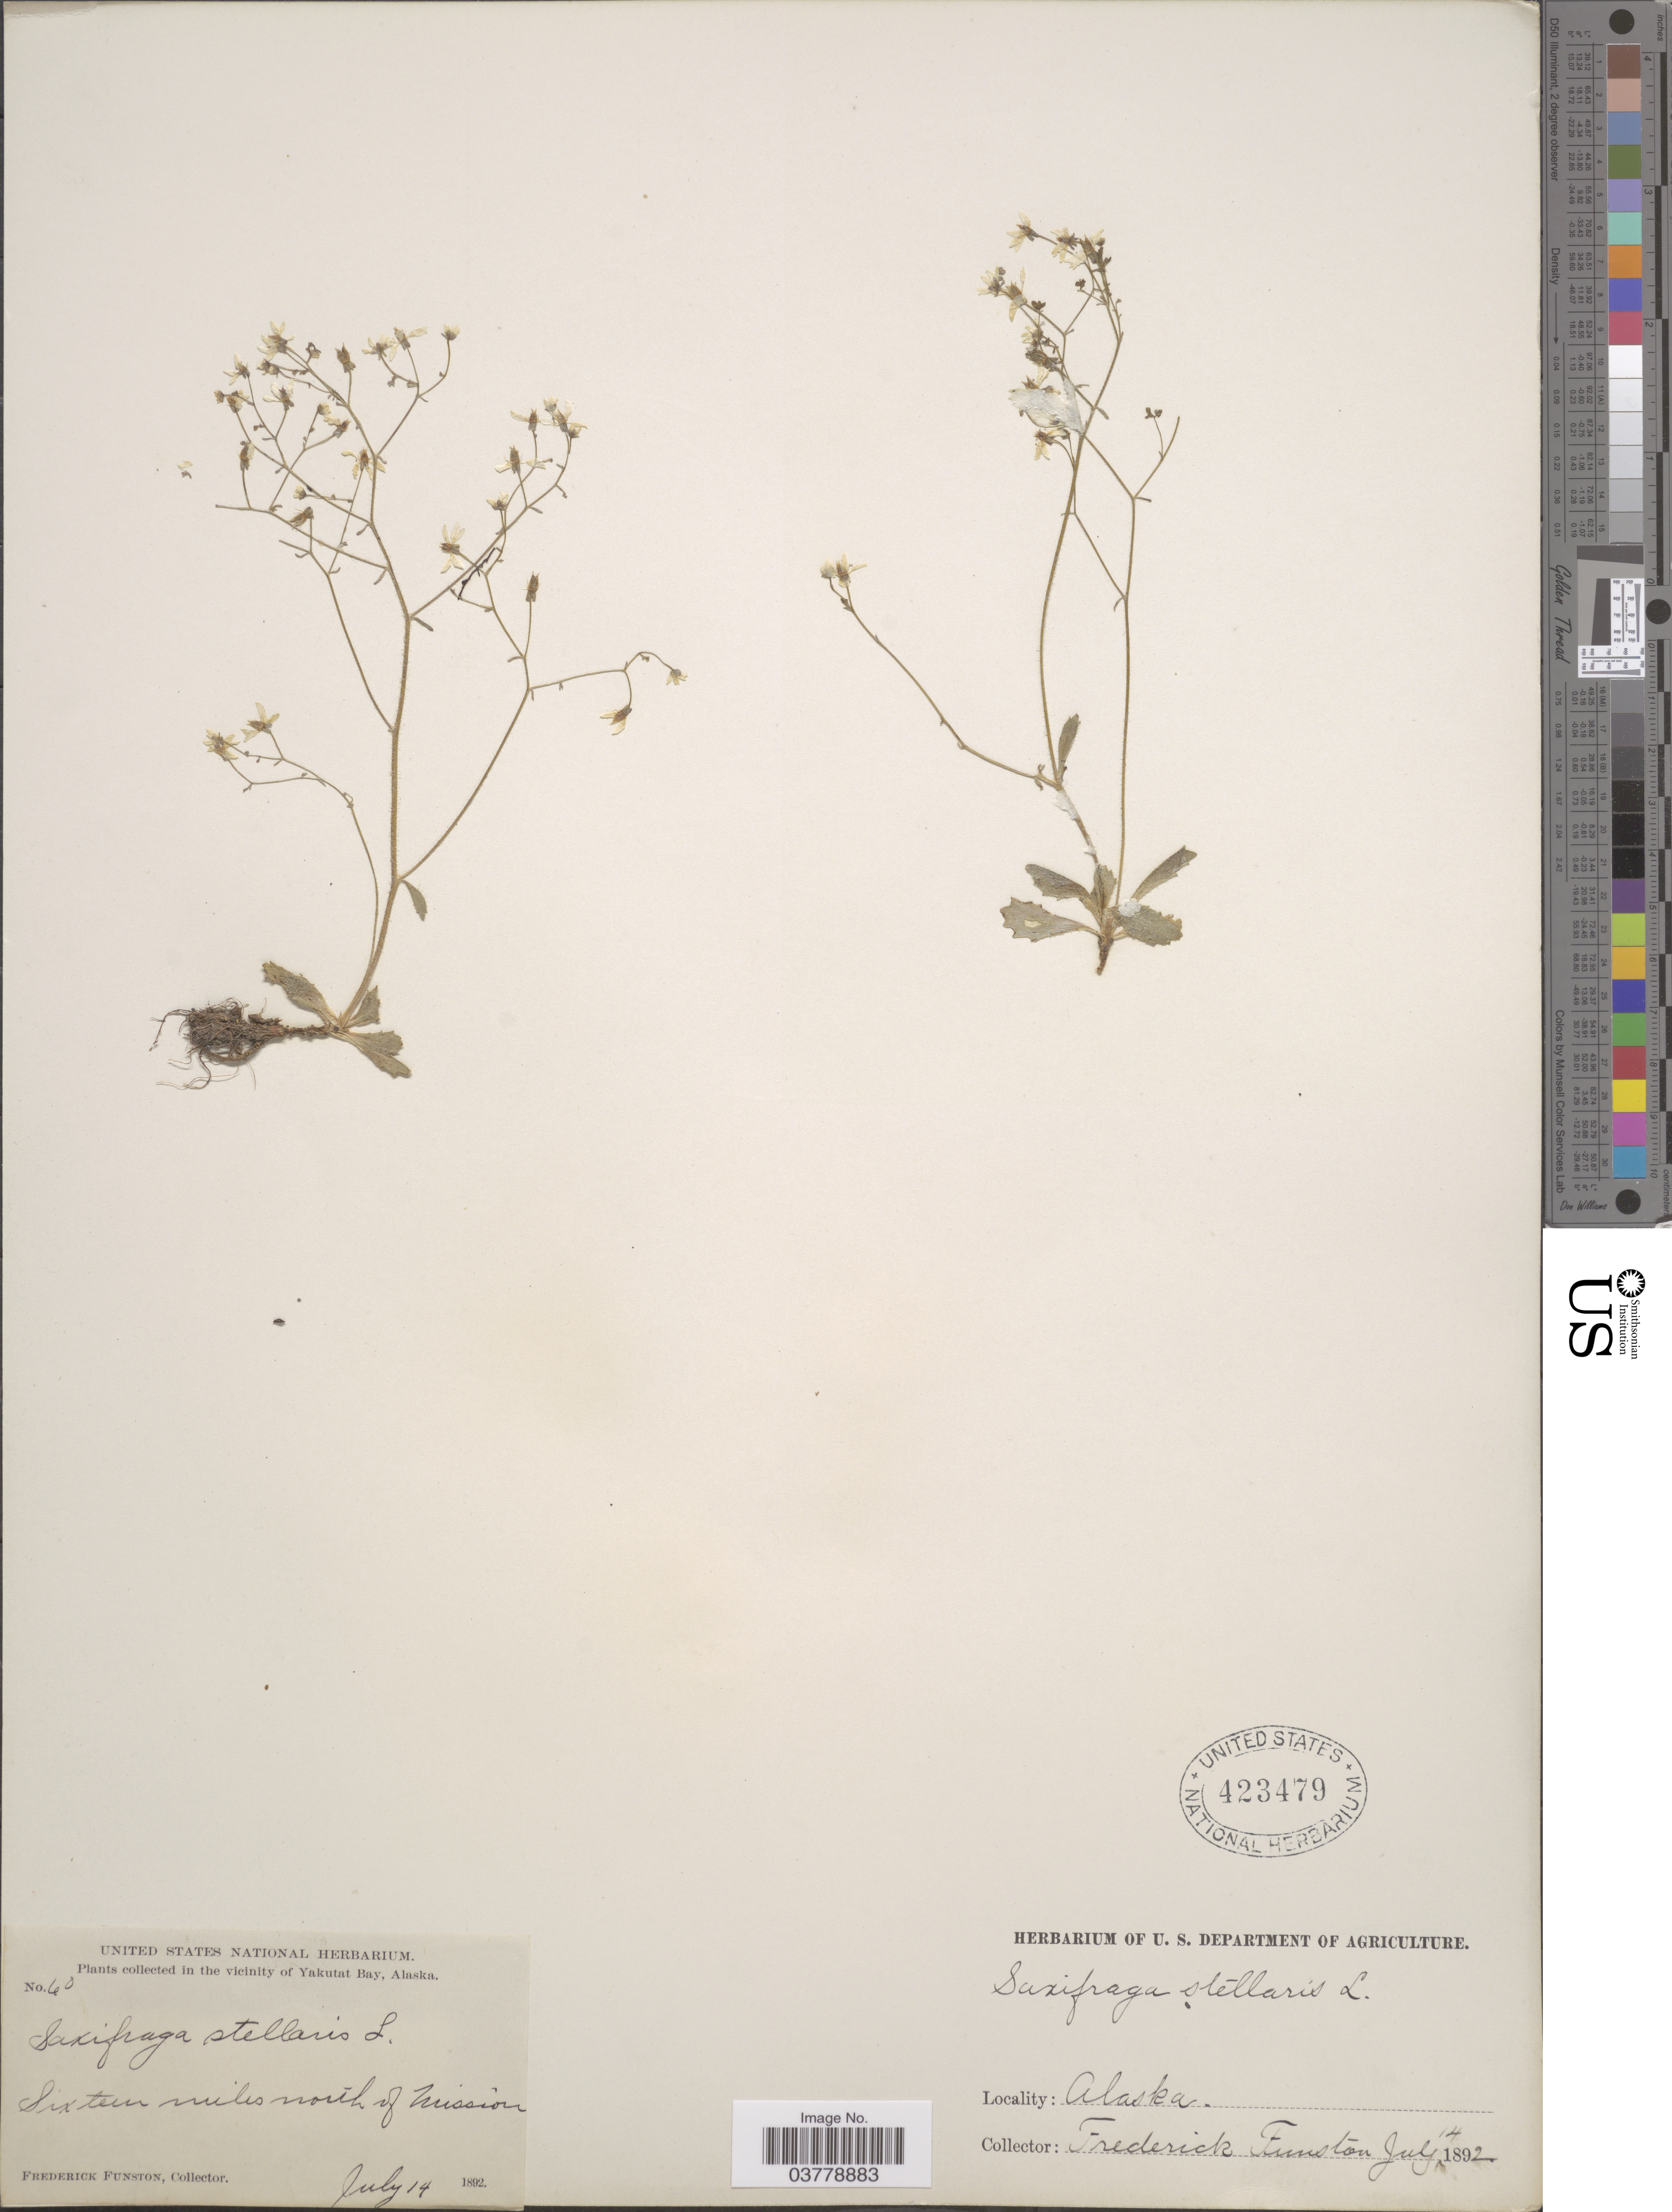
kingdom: Plantae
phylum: Tracheophyta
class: Magnoliopsida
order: Saxifragales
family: Saxifragaceae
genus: Micranthes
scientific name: Micranthes ferruginea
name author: (Graham) Brouillet & Gornall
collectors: F. Funston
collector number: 60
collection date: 1892-07-14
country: United States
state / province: Alaska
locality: Vicinity of Yakutat Bay. Sixteen miles north of Mission.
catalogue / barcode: US 423479